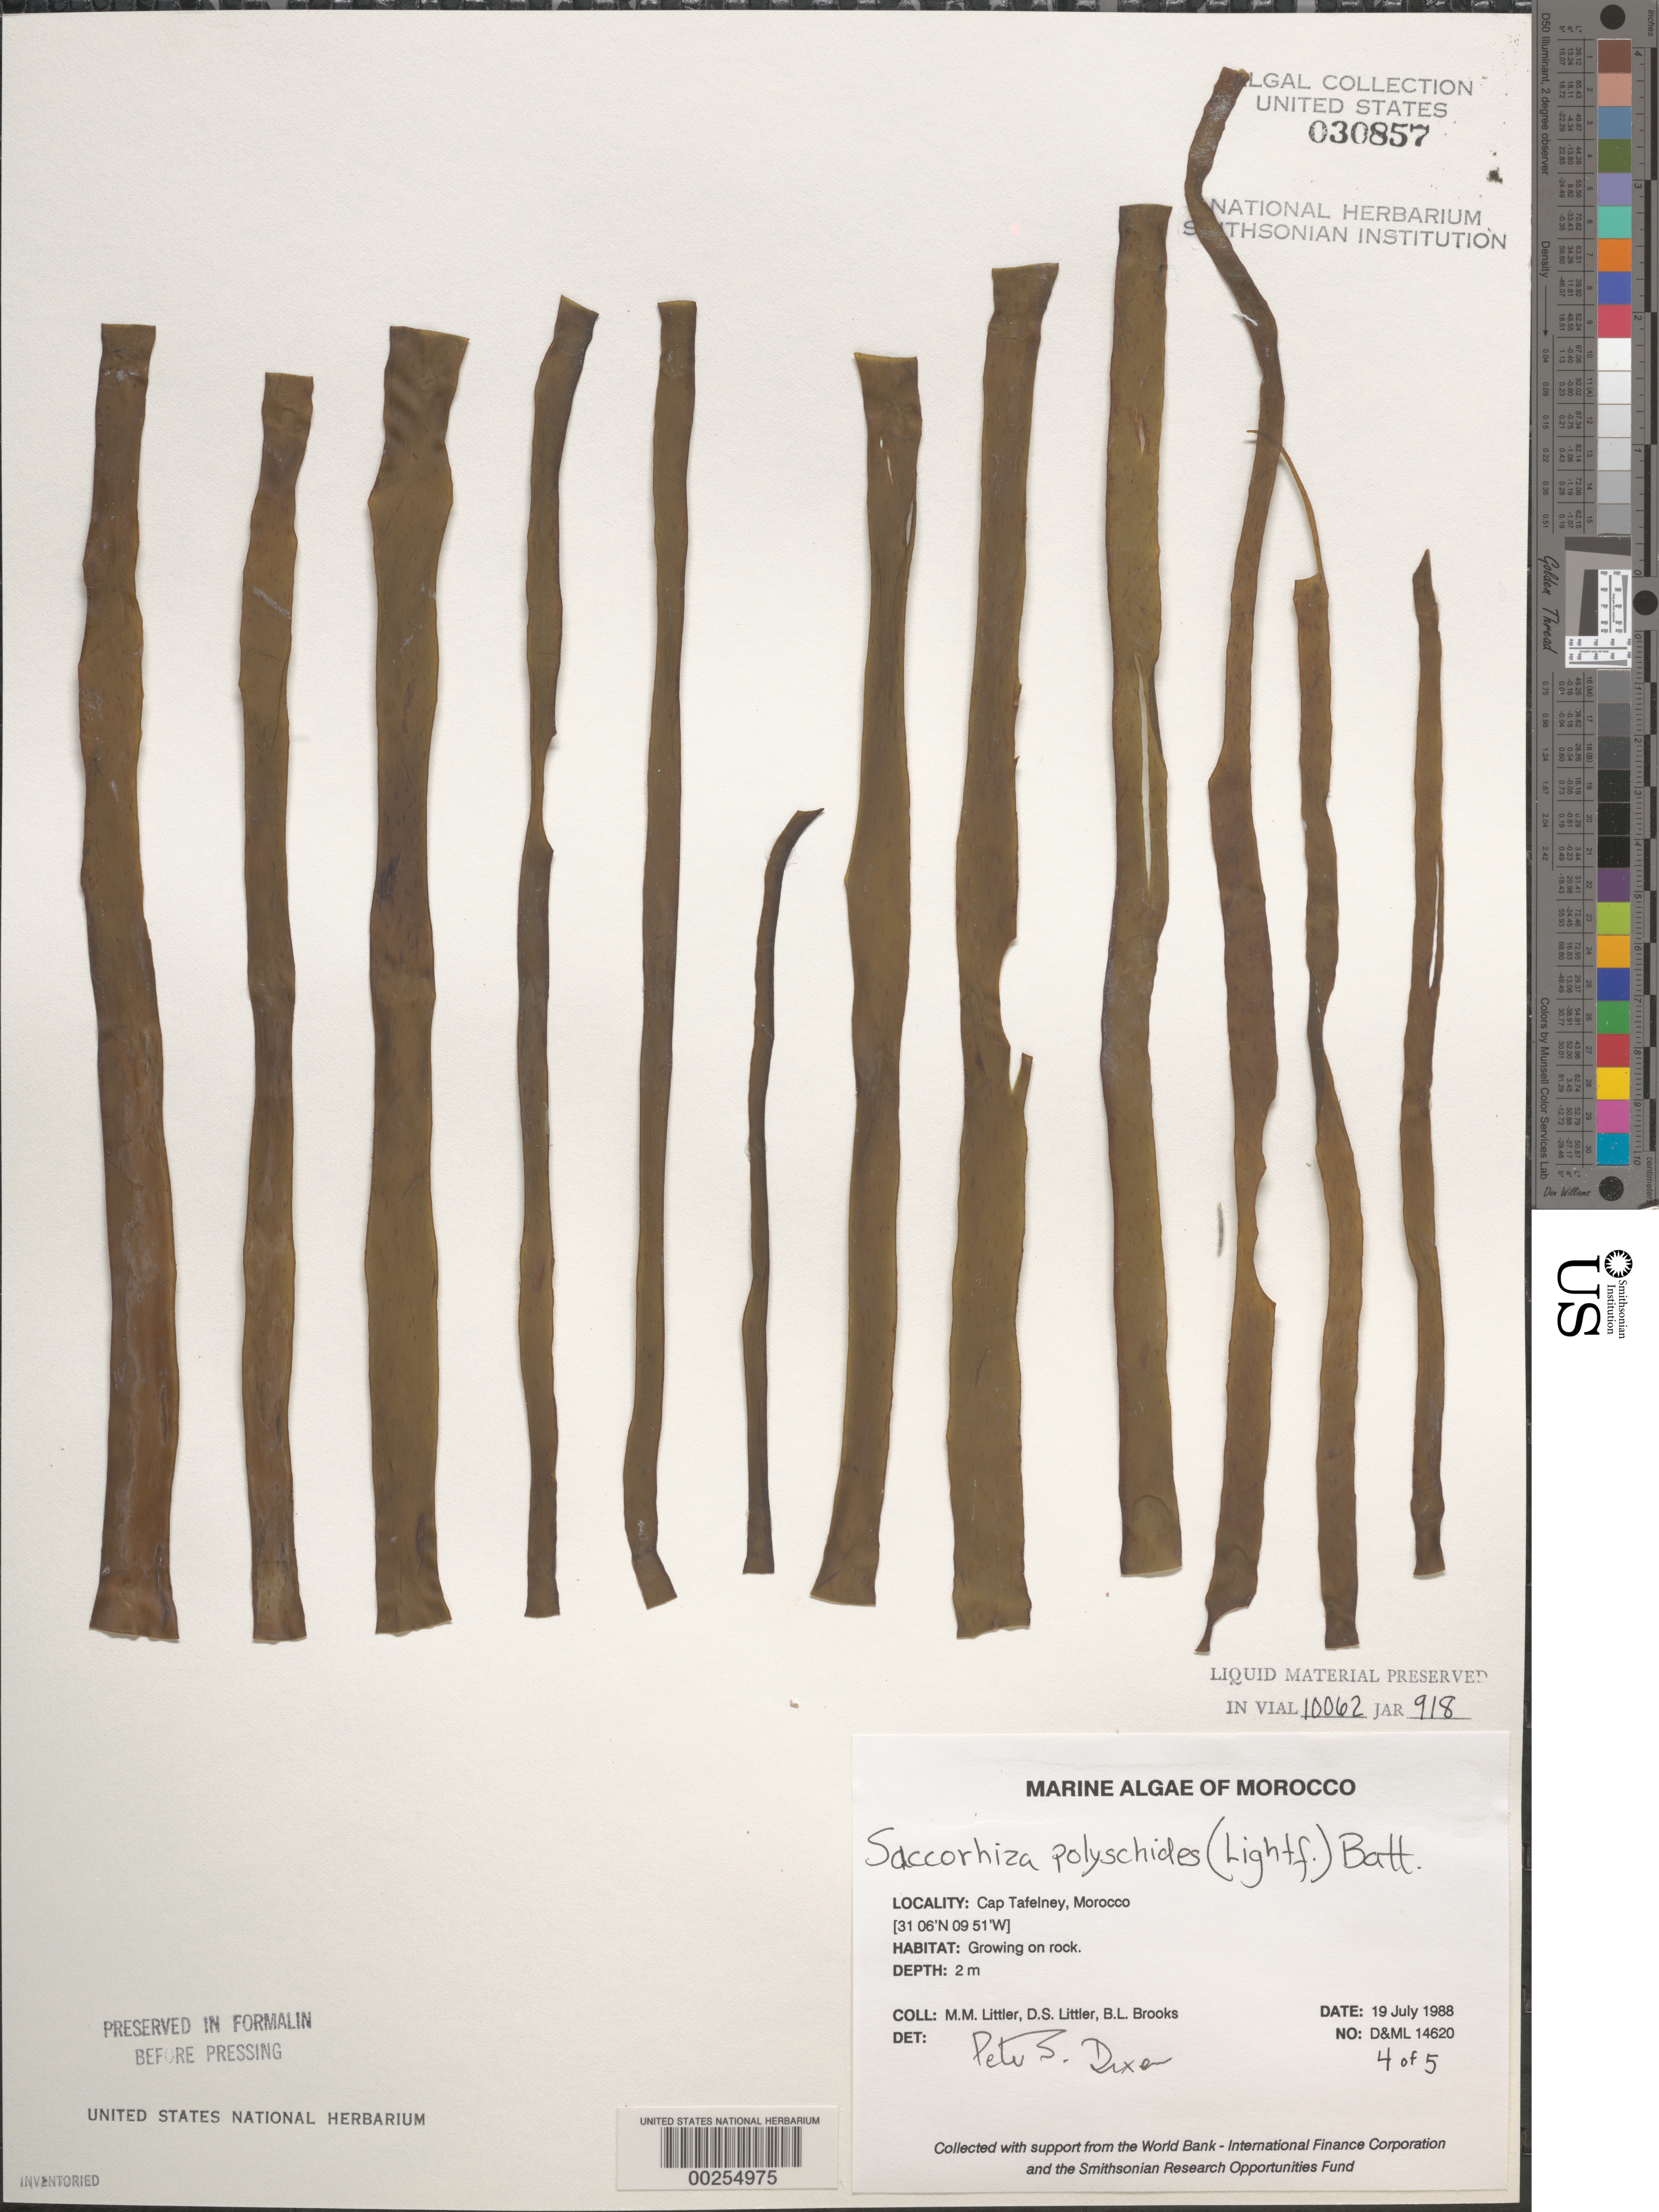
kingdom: Chromista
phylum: Foraminifera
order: Astrorhizida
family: Hyperamminidae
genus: Saccorhiza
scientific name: Saccorhiza polyschides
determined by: Dixon, P. S.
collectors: M. M. Littler, D. S. Littler & B. Brooks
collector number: D&ML 14620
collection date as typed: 19 Jul 1988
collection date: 1988-07-19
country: Morocco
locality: Cap Tafelney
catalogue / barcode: US 30857